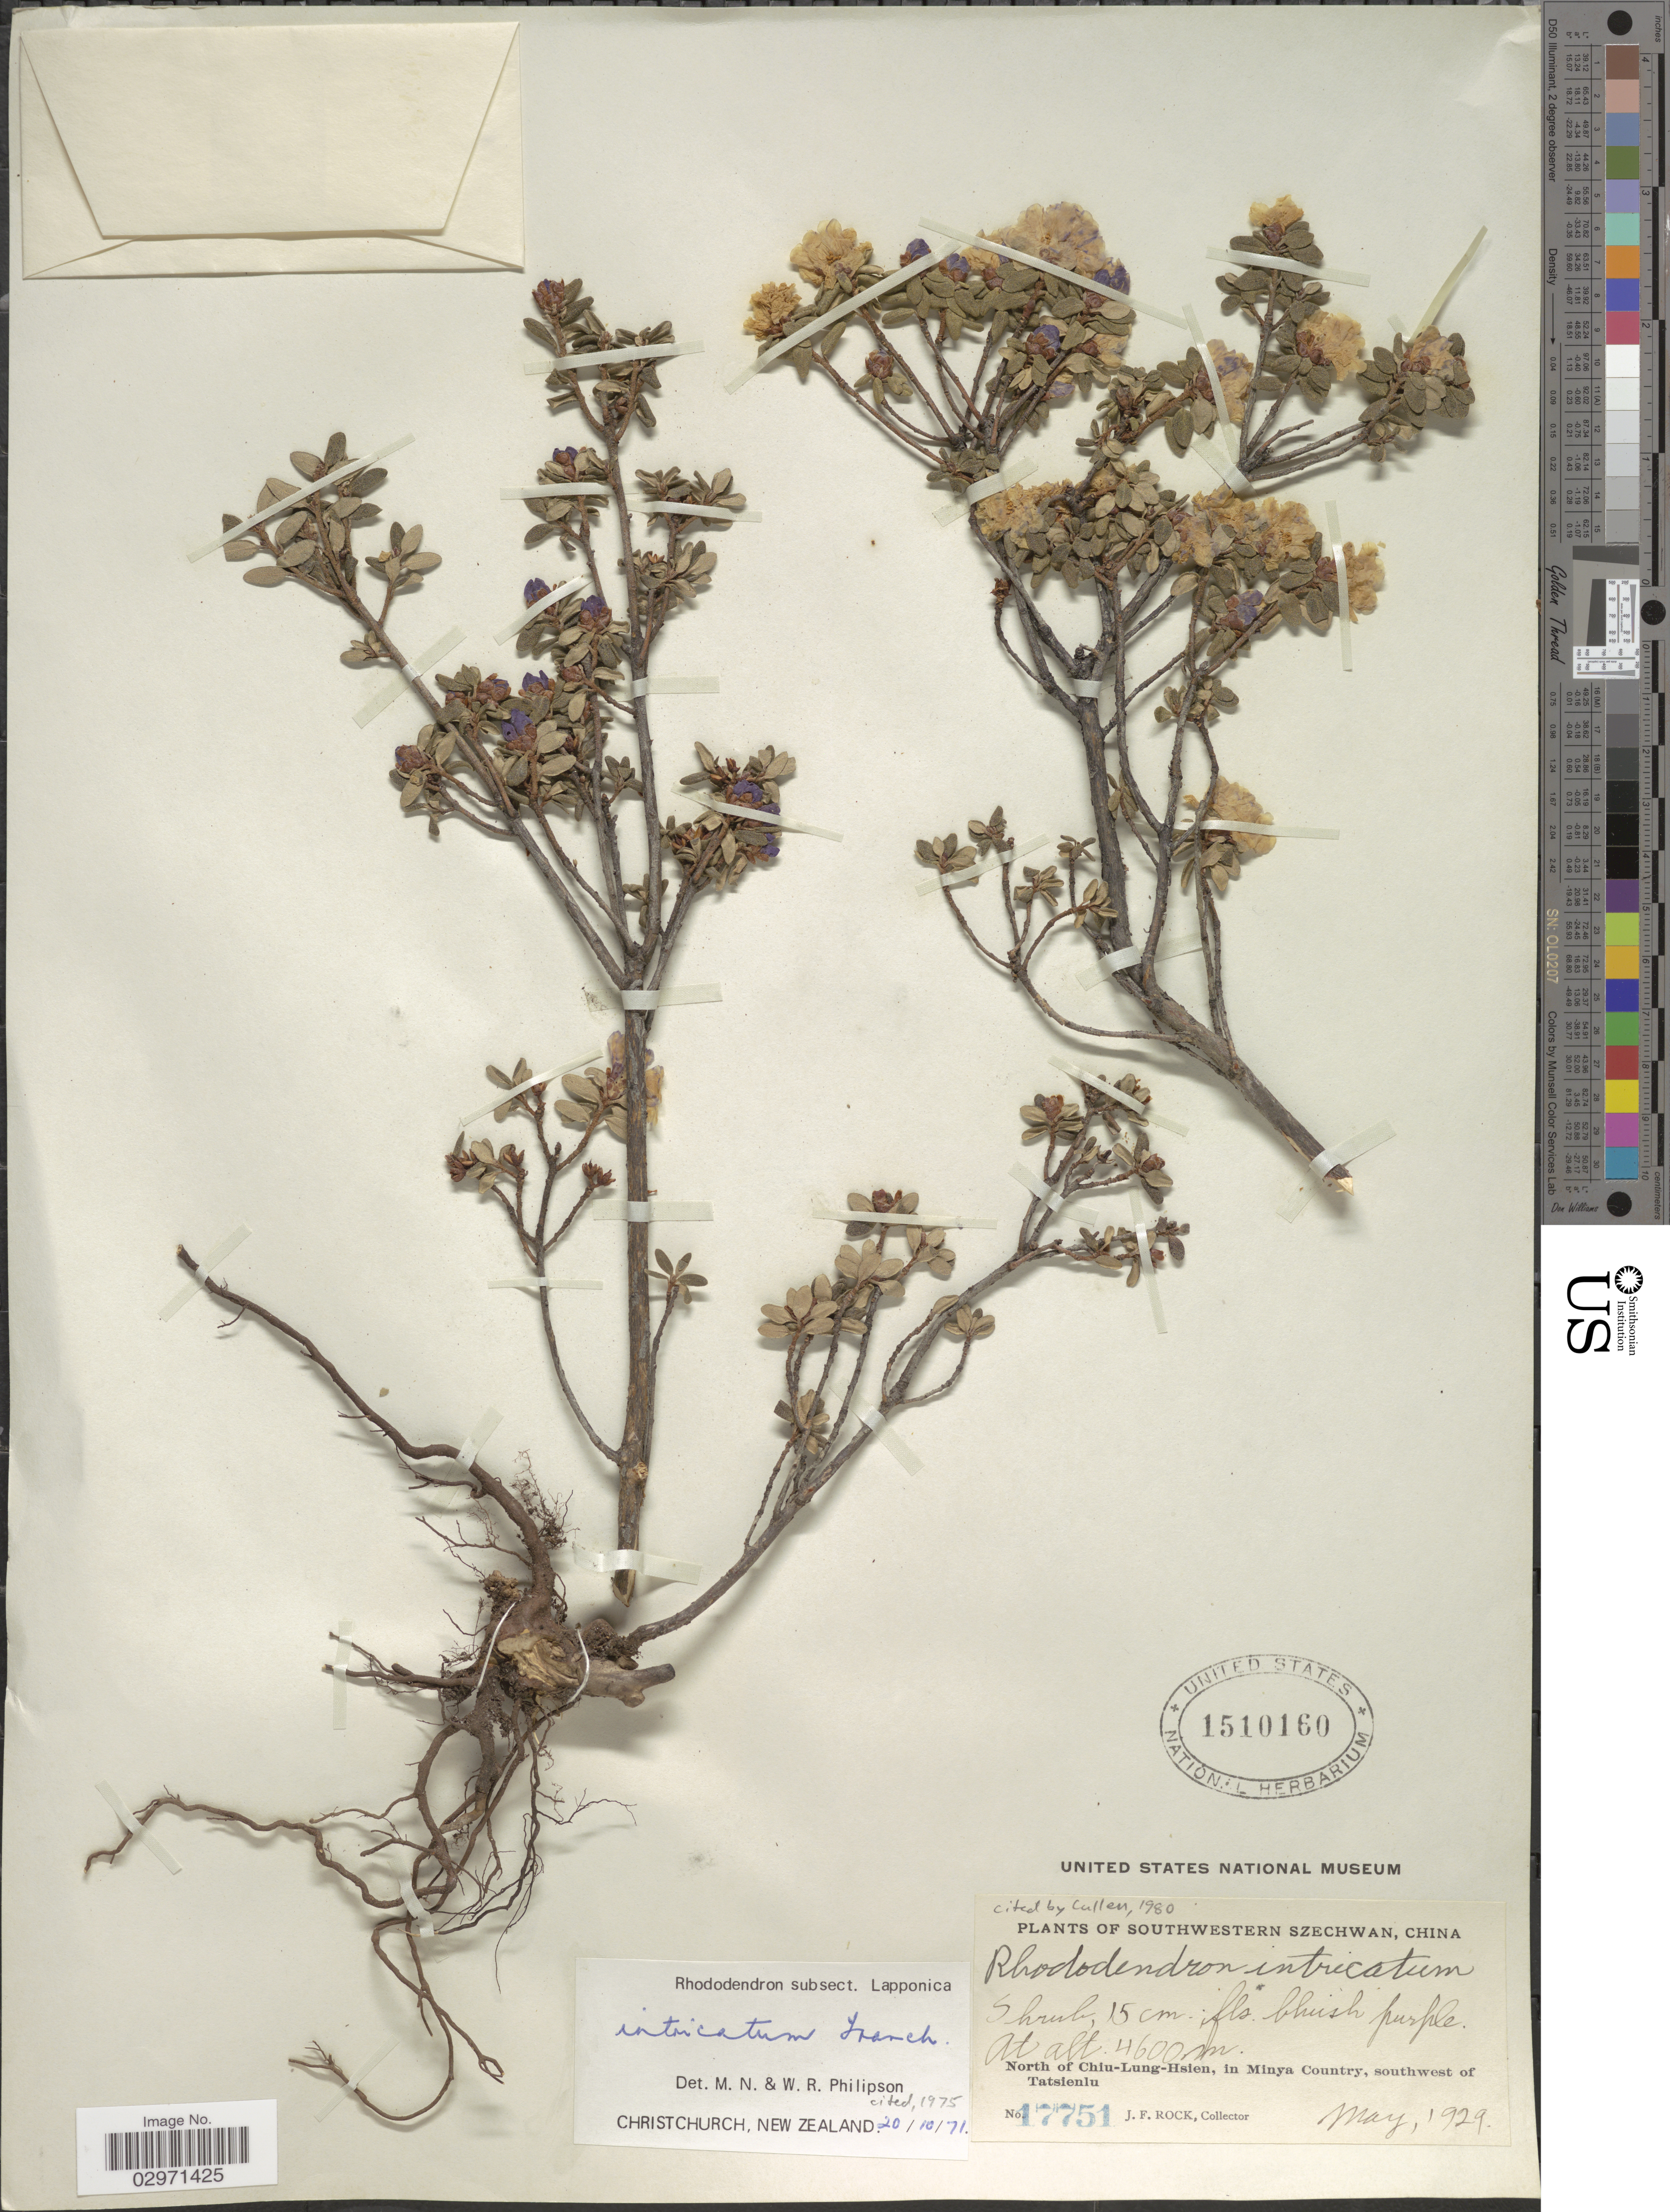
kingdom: Plantae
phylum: Tracheophyta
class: Magnoliopsida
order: Ericales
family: Ericaceae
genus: Rhododendron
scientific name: Rhododendron intricatum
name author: Franch.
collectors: J. Rock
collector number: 17751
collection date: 1929-05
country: China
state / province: Sichuan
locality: Southwestern Szechwan. North of Chiu-Lung-Hsien, in Minya Country, southwest of Tatsienlu.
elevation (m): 4600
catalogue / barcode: US 1510160